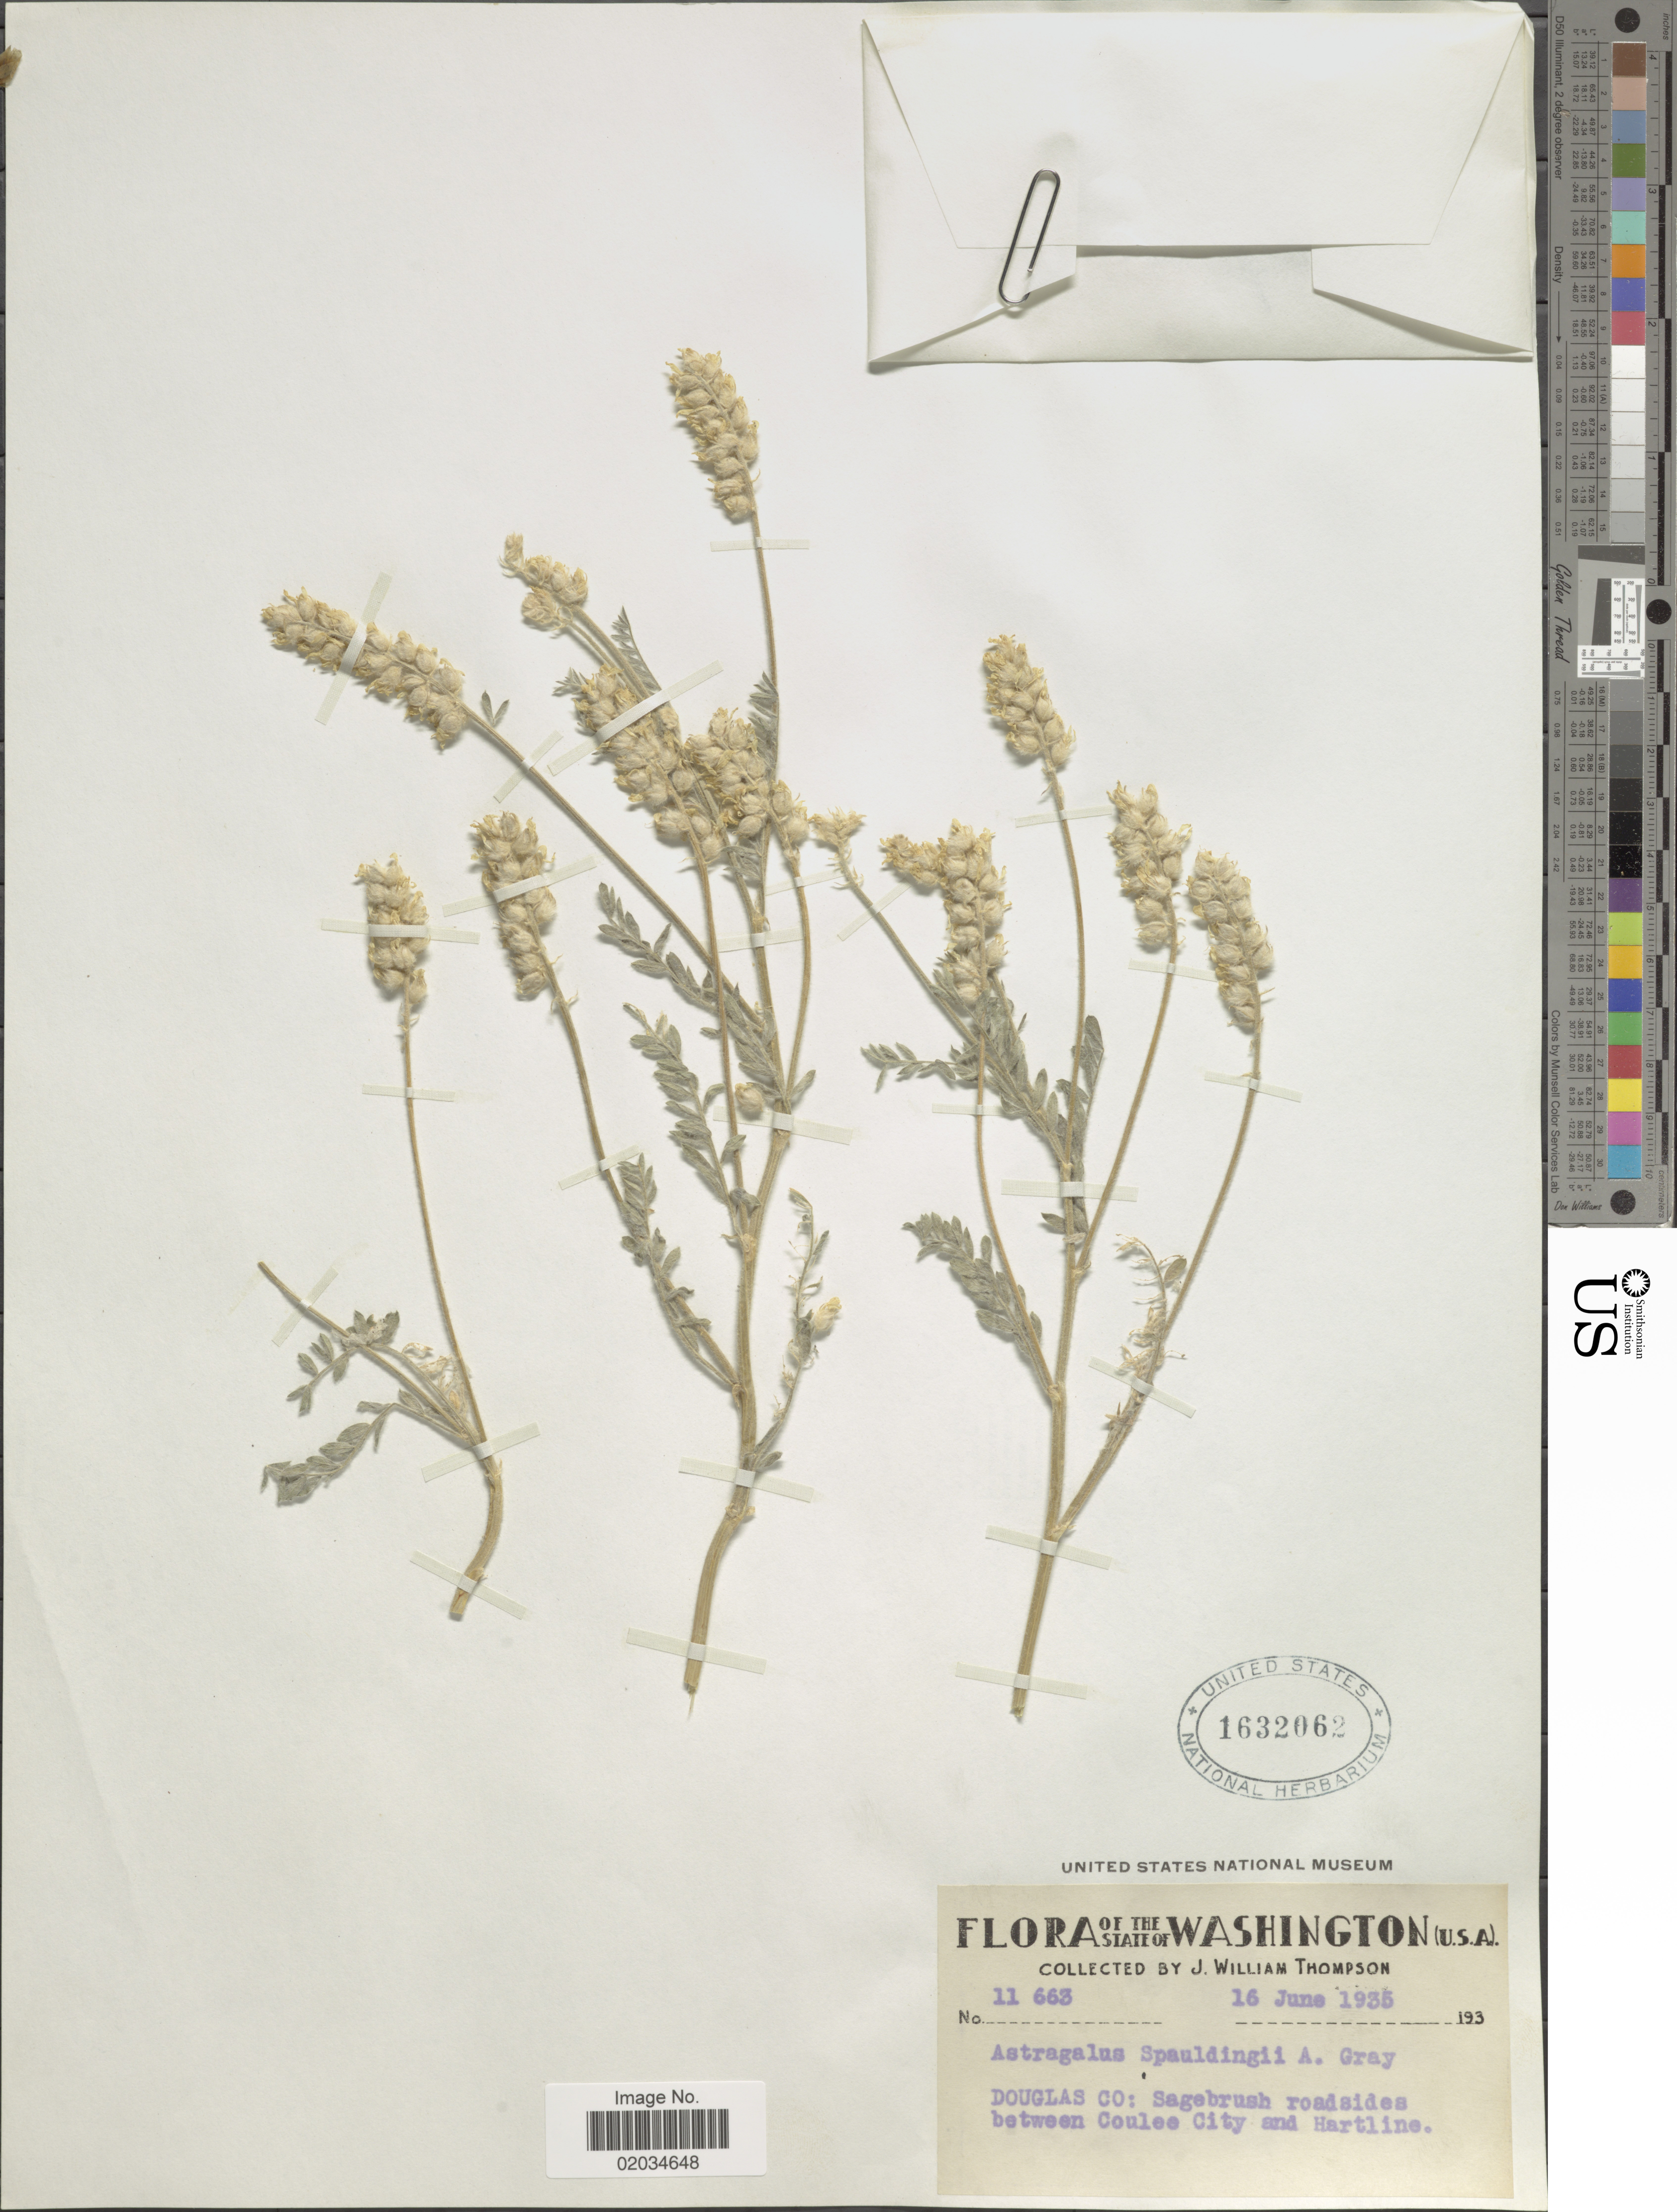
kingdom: Plantae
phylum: Tracheophyta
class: Magnoliopsida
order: Fabales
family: Fabaceae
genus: Astragalus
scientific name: Astragalus spaldingii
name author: A. Gray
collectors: J. W. Thompson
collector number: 11663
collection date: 1935-06-16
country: United States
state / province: Washington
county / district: Douglas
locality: Douglas Co: sagebrush roadsides between Coulee City and Hartline.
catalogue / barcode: US 1632062